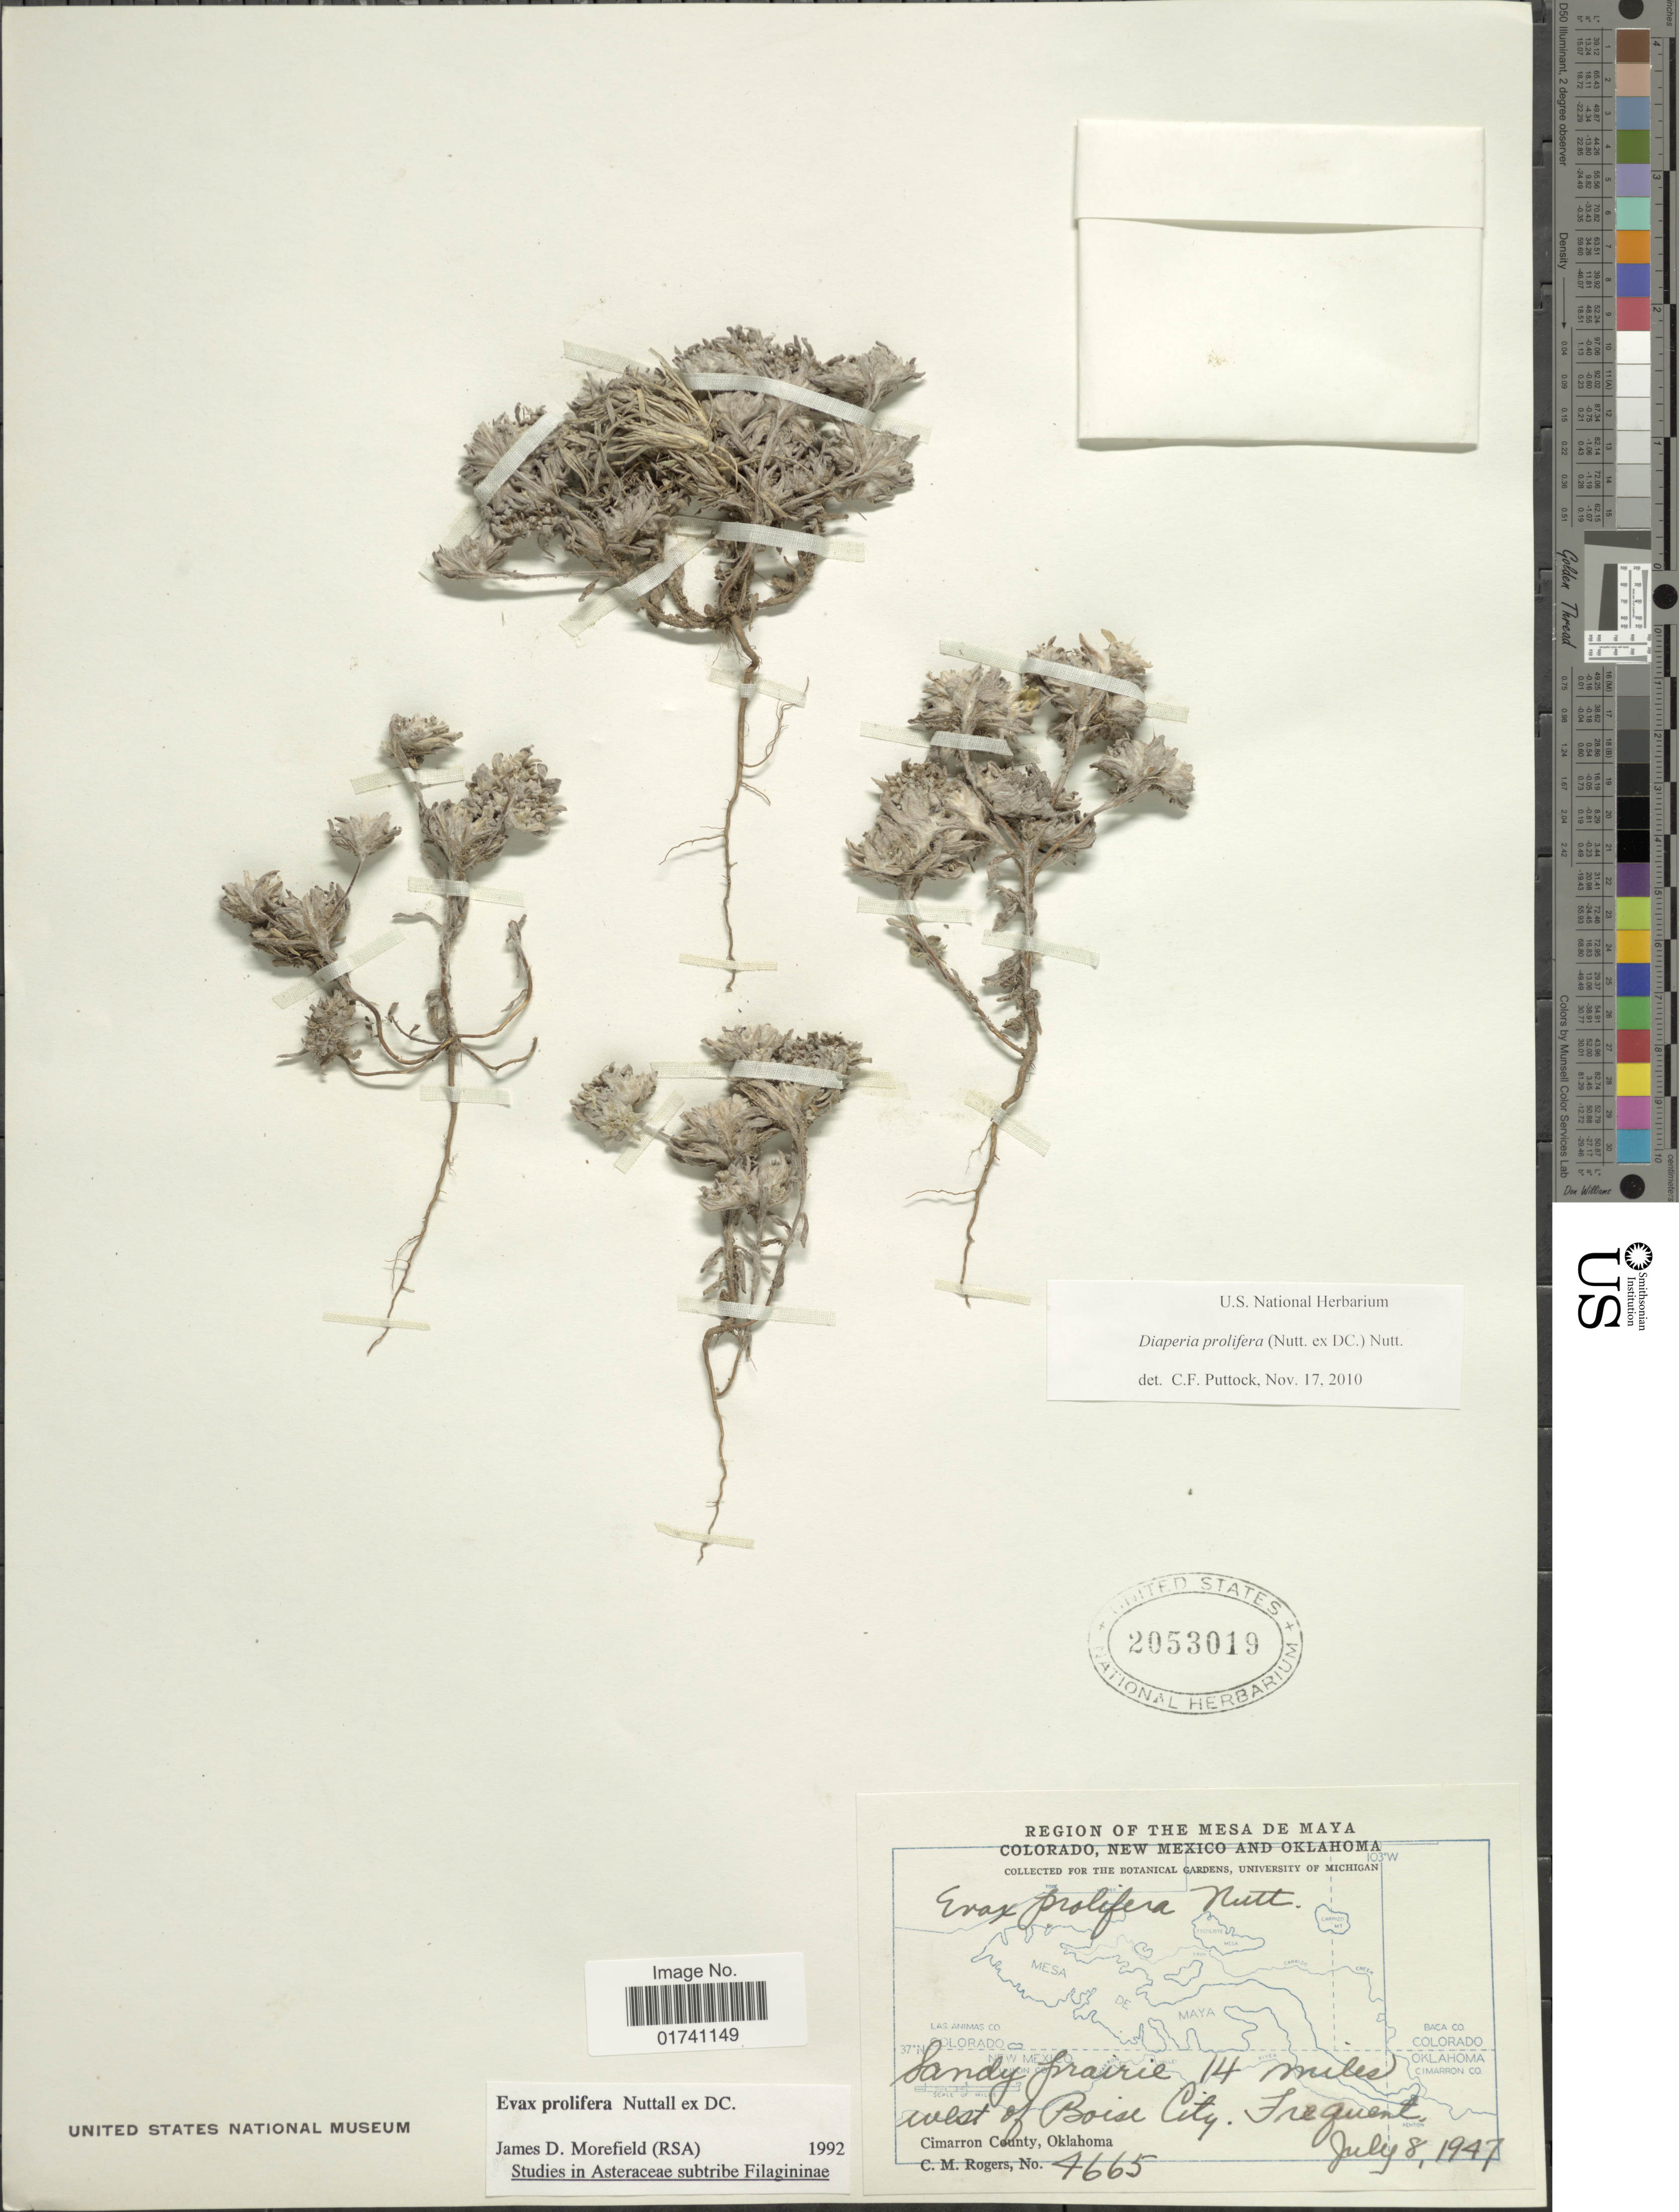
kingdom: Plantae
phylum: Tracheophyta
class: Magnoliopsida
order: Asterales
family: Asteraceae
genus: Diaperia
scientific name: Diaperia prolifera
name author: (Nutt. ex DC.) Morefield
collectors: C. M. Rogers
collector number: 4665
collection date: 1947-07-08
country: United States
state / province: Oklahoma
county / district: Cimarron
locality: Sandy prairie, 14 miles west of Boise City.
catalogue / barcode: US 2053019